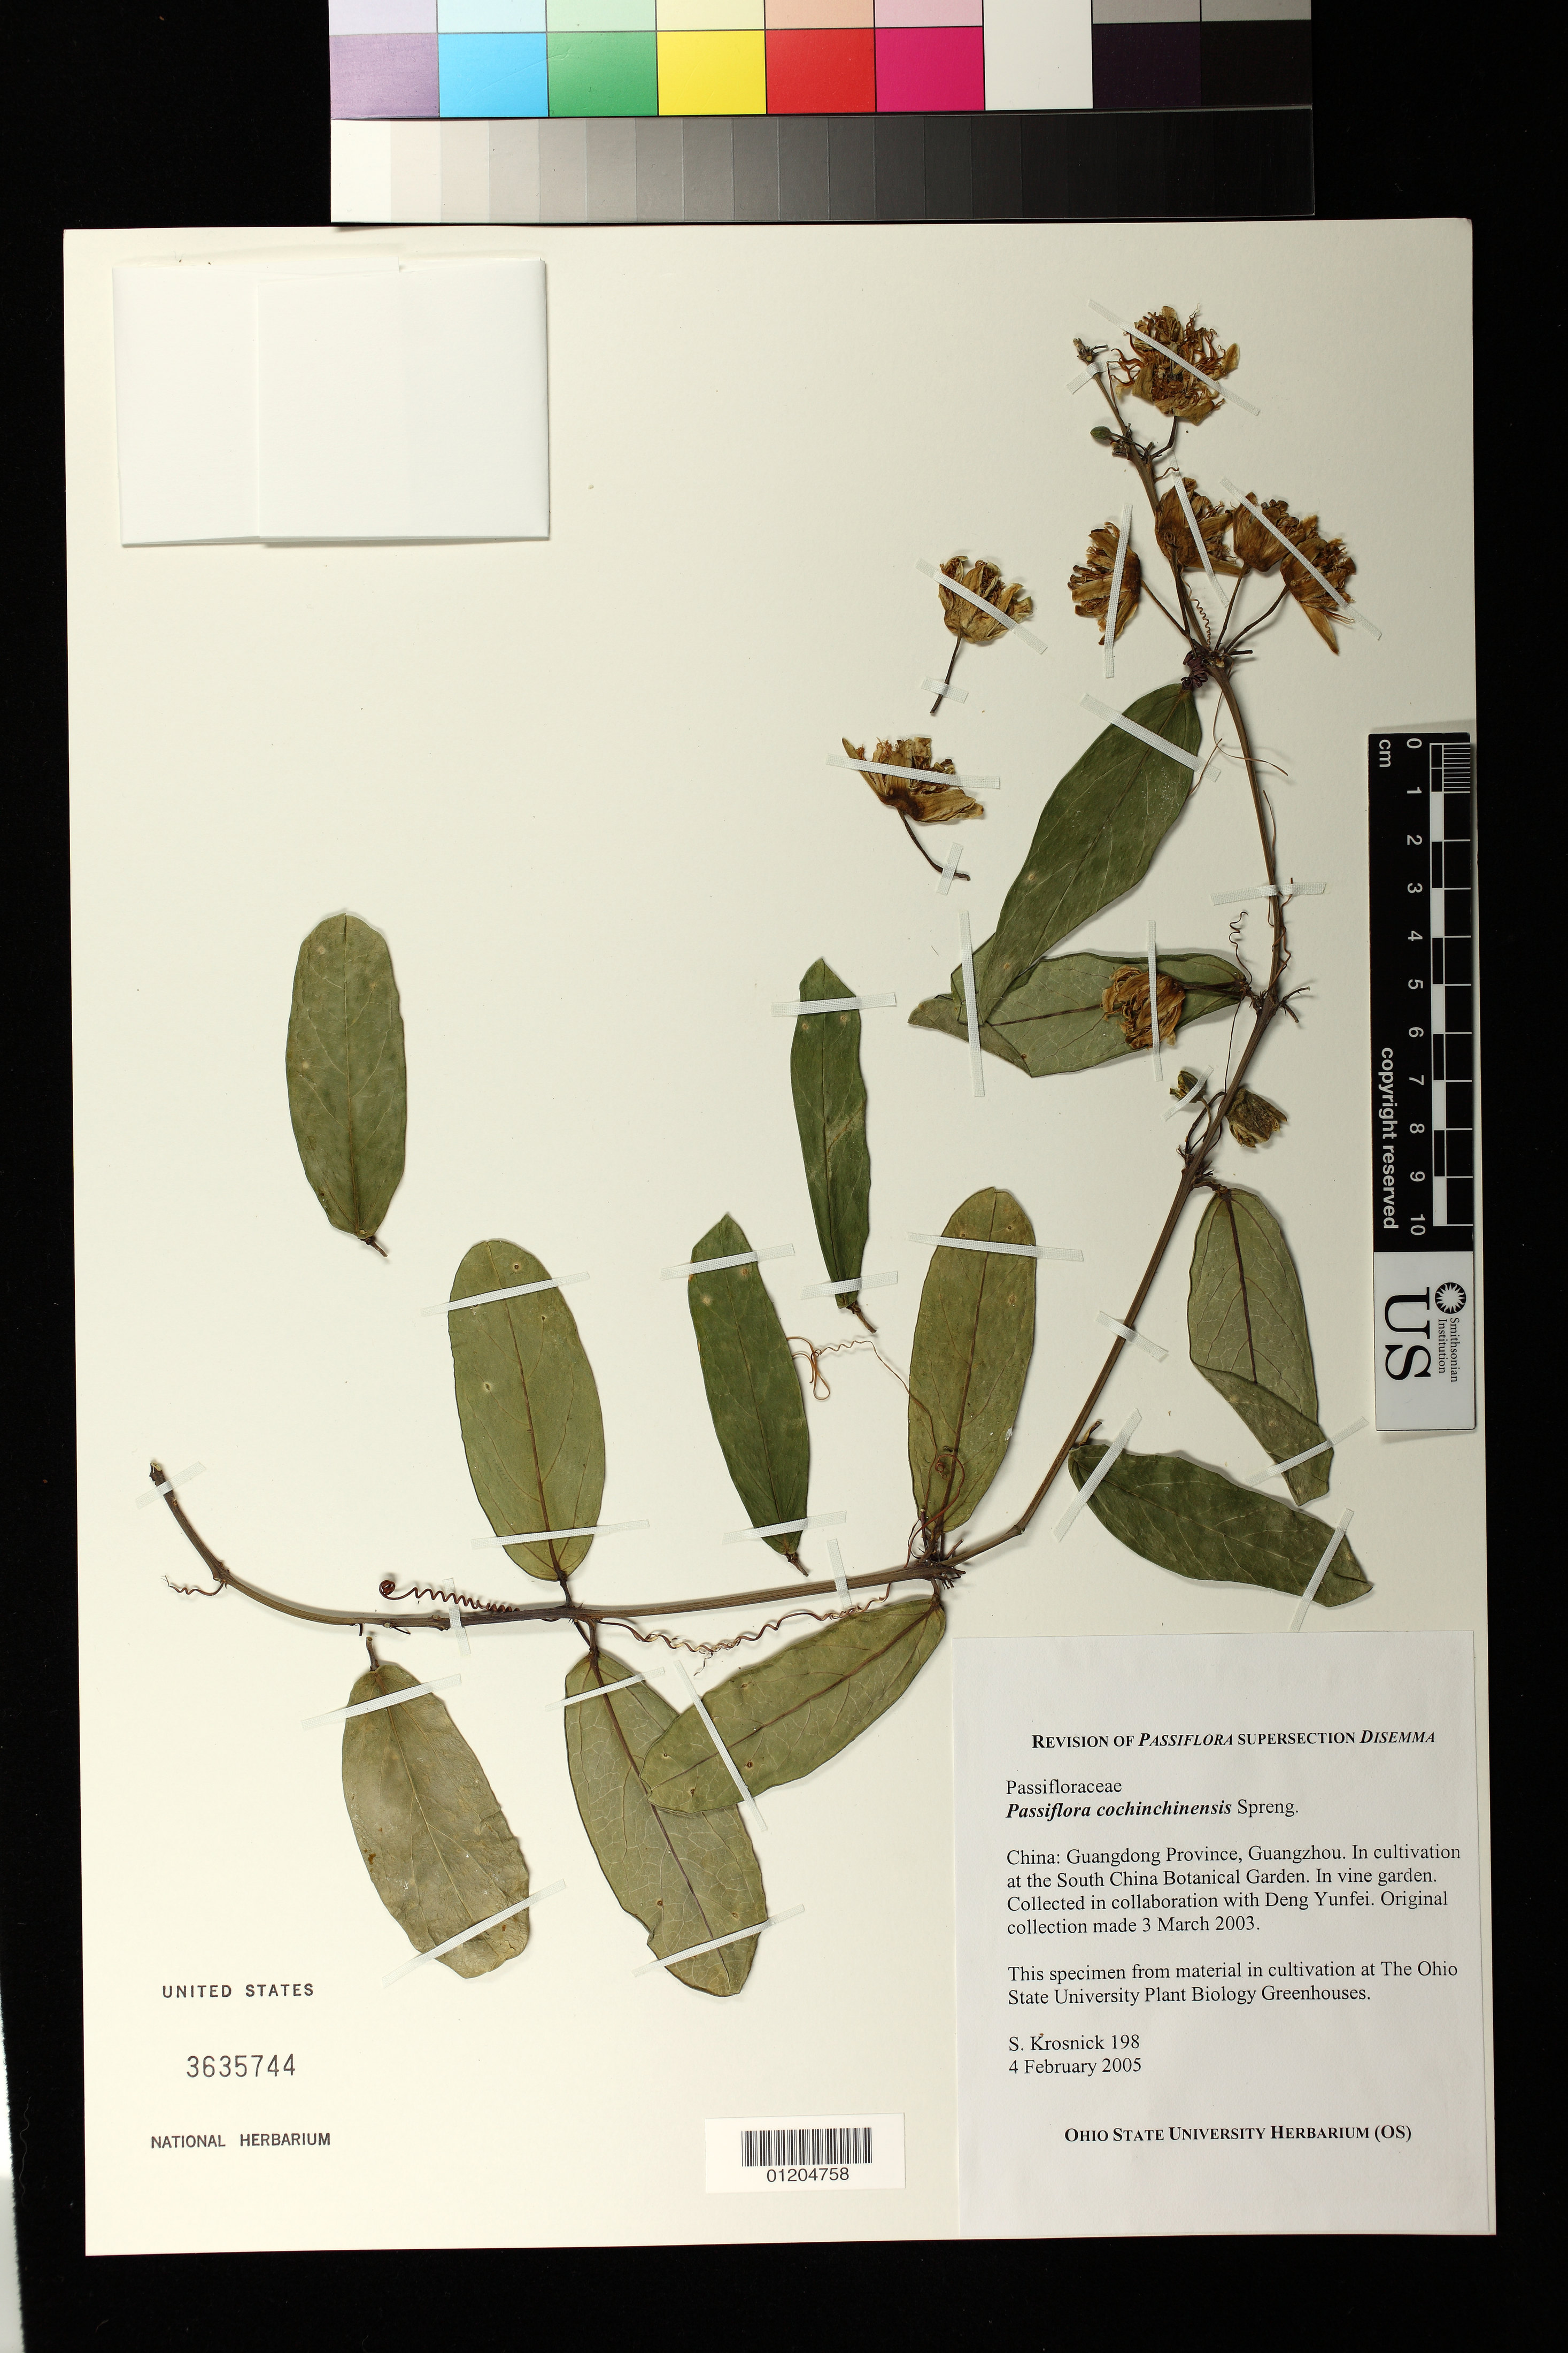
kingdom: Plantae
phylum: Tracheophyta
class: Magnoliopsida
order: Malpighiales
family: Passifloraceae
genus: Passiflora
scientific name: Passiflora cochinchinensis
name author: Spreng.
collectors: S. Krosnick & D. Yunfei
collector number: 198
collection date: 2003-03-03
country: China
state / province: Guangdong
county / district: Guangzhou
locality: In cultivation at the South China Bontanical Garden. In vine garden.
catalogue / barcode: US 3635744